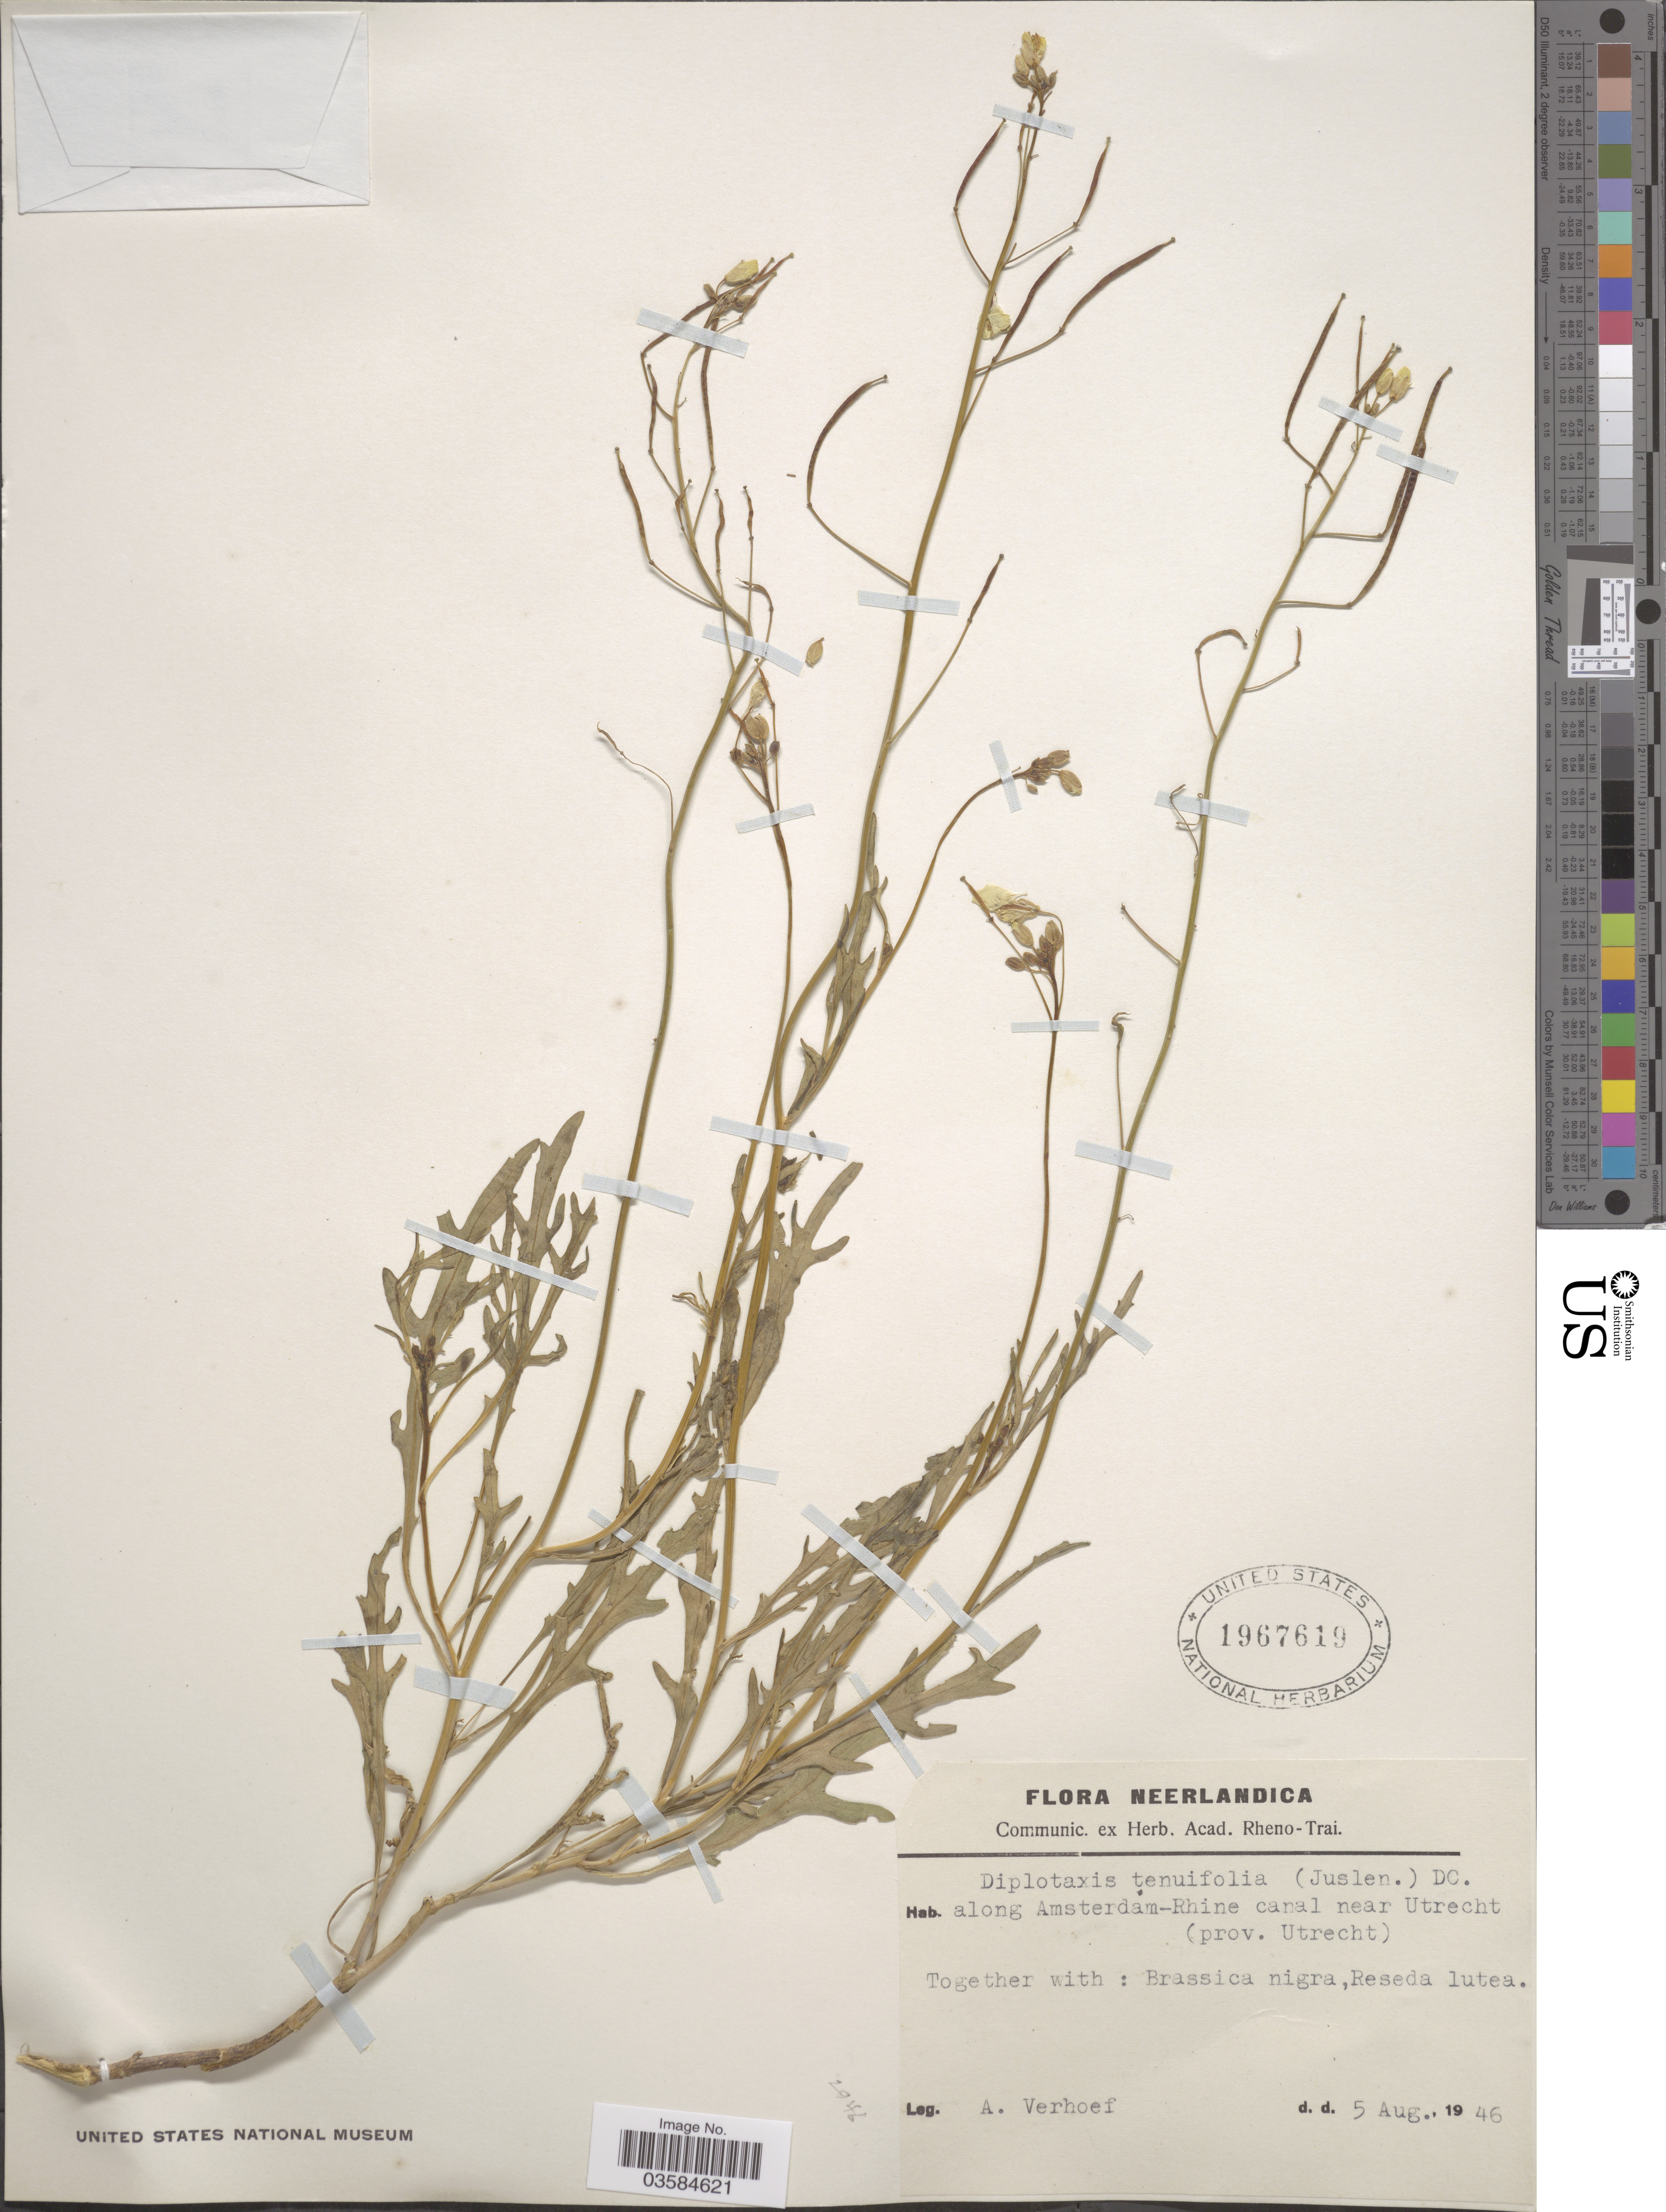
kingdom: Plantae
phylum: Tracheophyta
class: Magnoliopsida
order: Brassicales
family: Brassicaceae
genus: Diplotaxis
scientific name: Diplotaxis tenuifolia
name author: (L.) DC.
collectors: A. Verhoef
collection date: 1946-08-05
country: Netherlands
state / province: Utrecht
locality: Along Amsterdam-Rhine canal near Utrecht.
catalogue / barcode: US 1967619